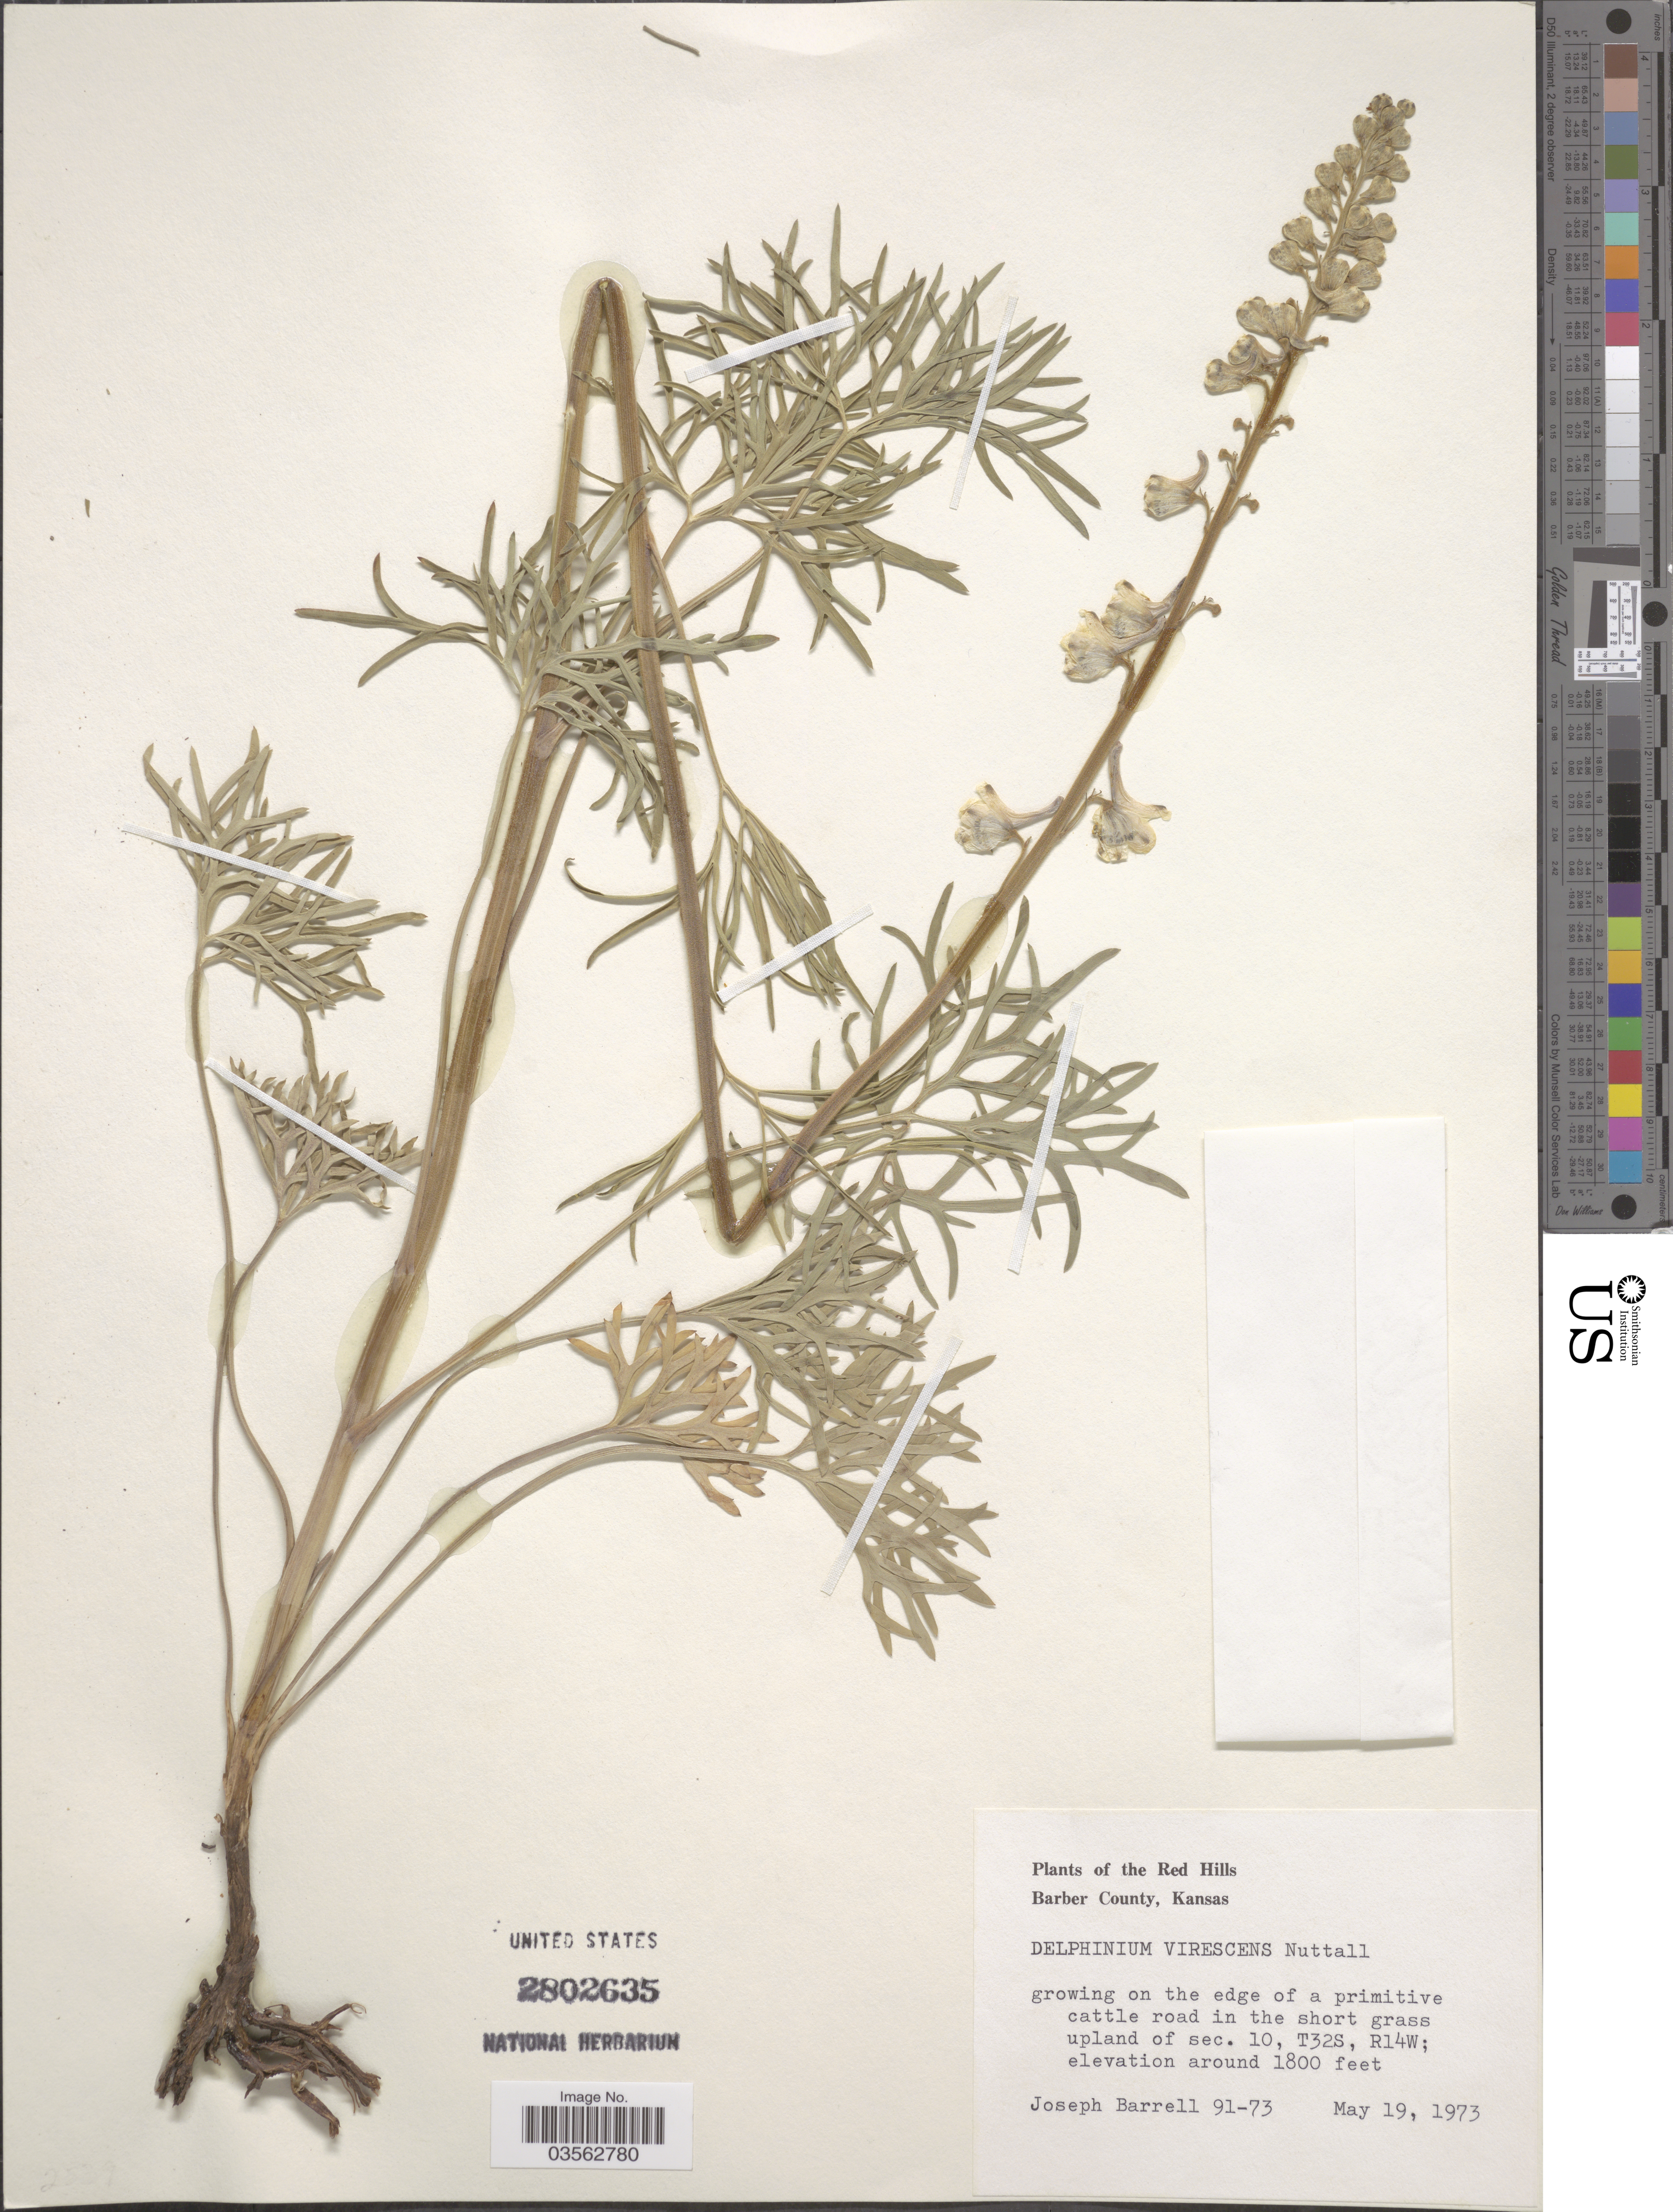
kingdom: Plantae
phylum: Tracheophyta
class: Magnoliopsida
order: Ranunculales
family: Ranunculaceae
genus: Delphinium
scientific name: Delphinium carolinianum subsp. penardii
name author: (Huth) M.J. Warnock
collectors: J. Barrell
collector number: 91-73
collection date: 1973-05-19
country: United States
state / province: Kansas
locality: The Red Hills. Barber County. In the short grass upland of sec. 10, T32S, R14W.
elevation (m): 549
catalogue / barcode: US 2802635